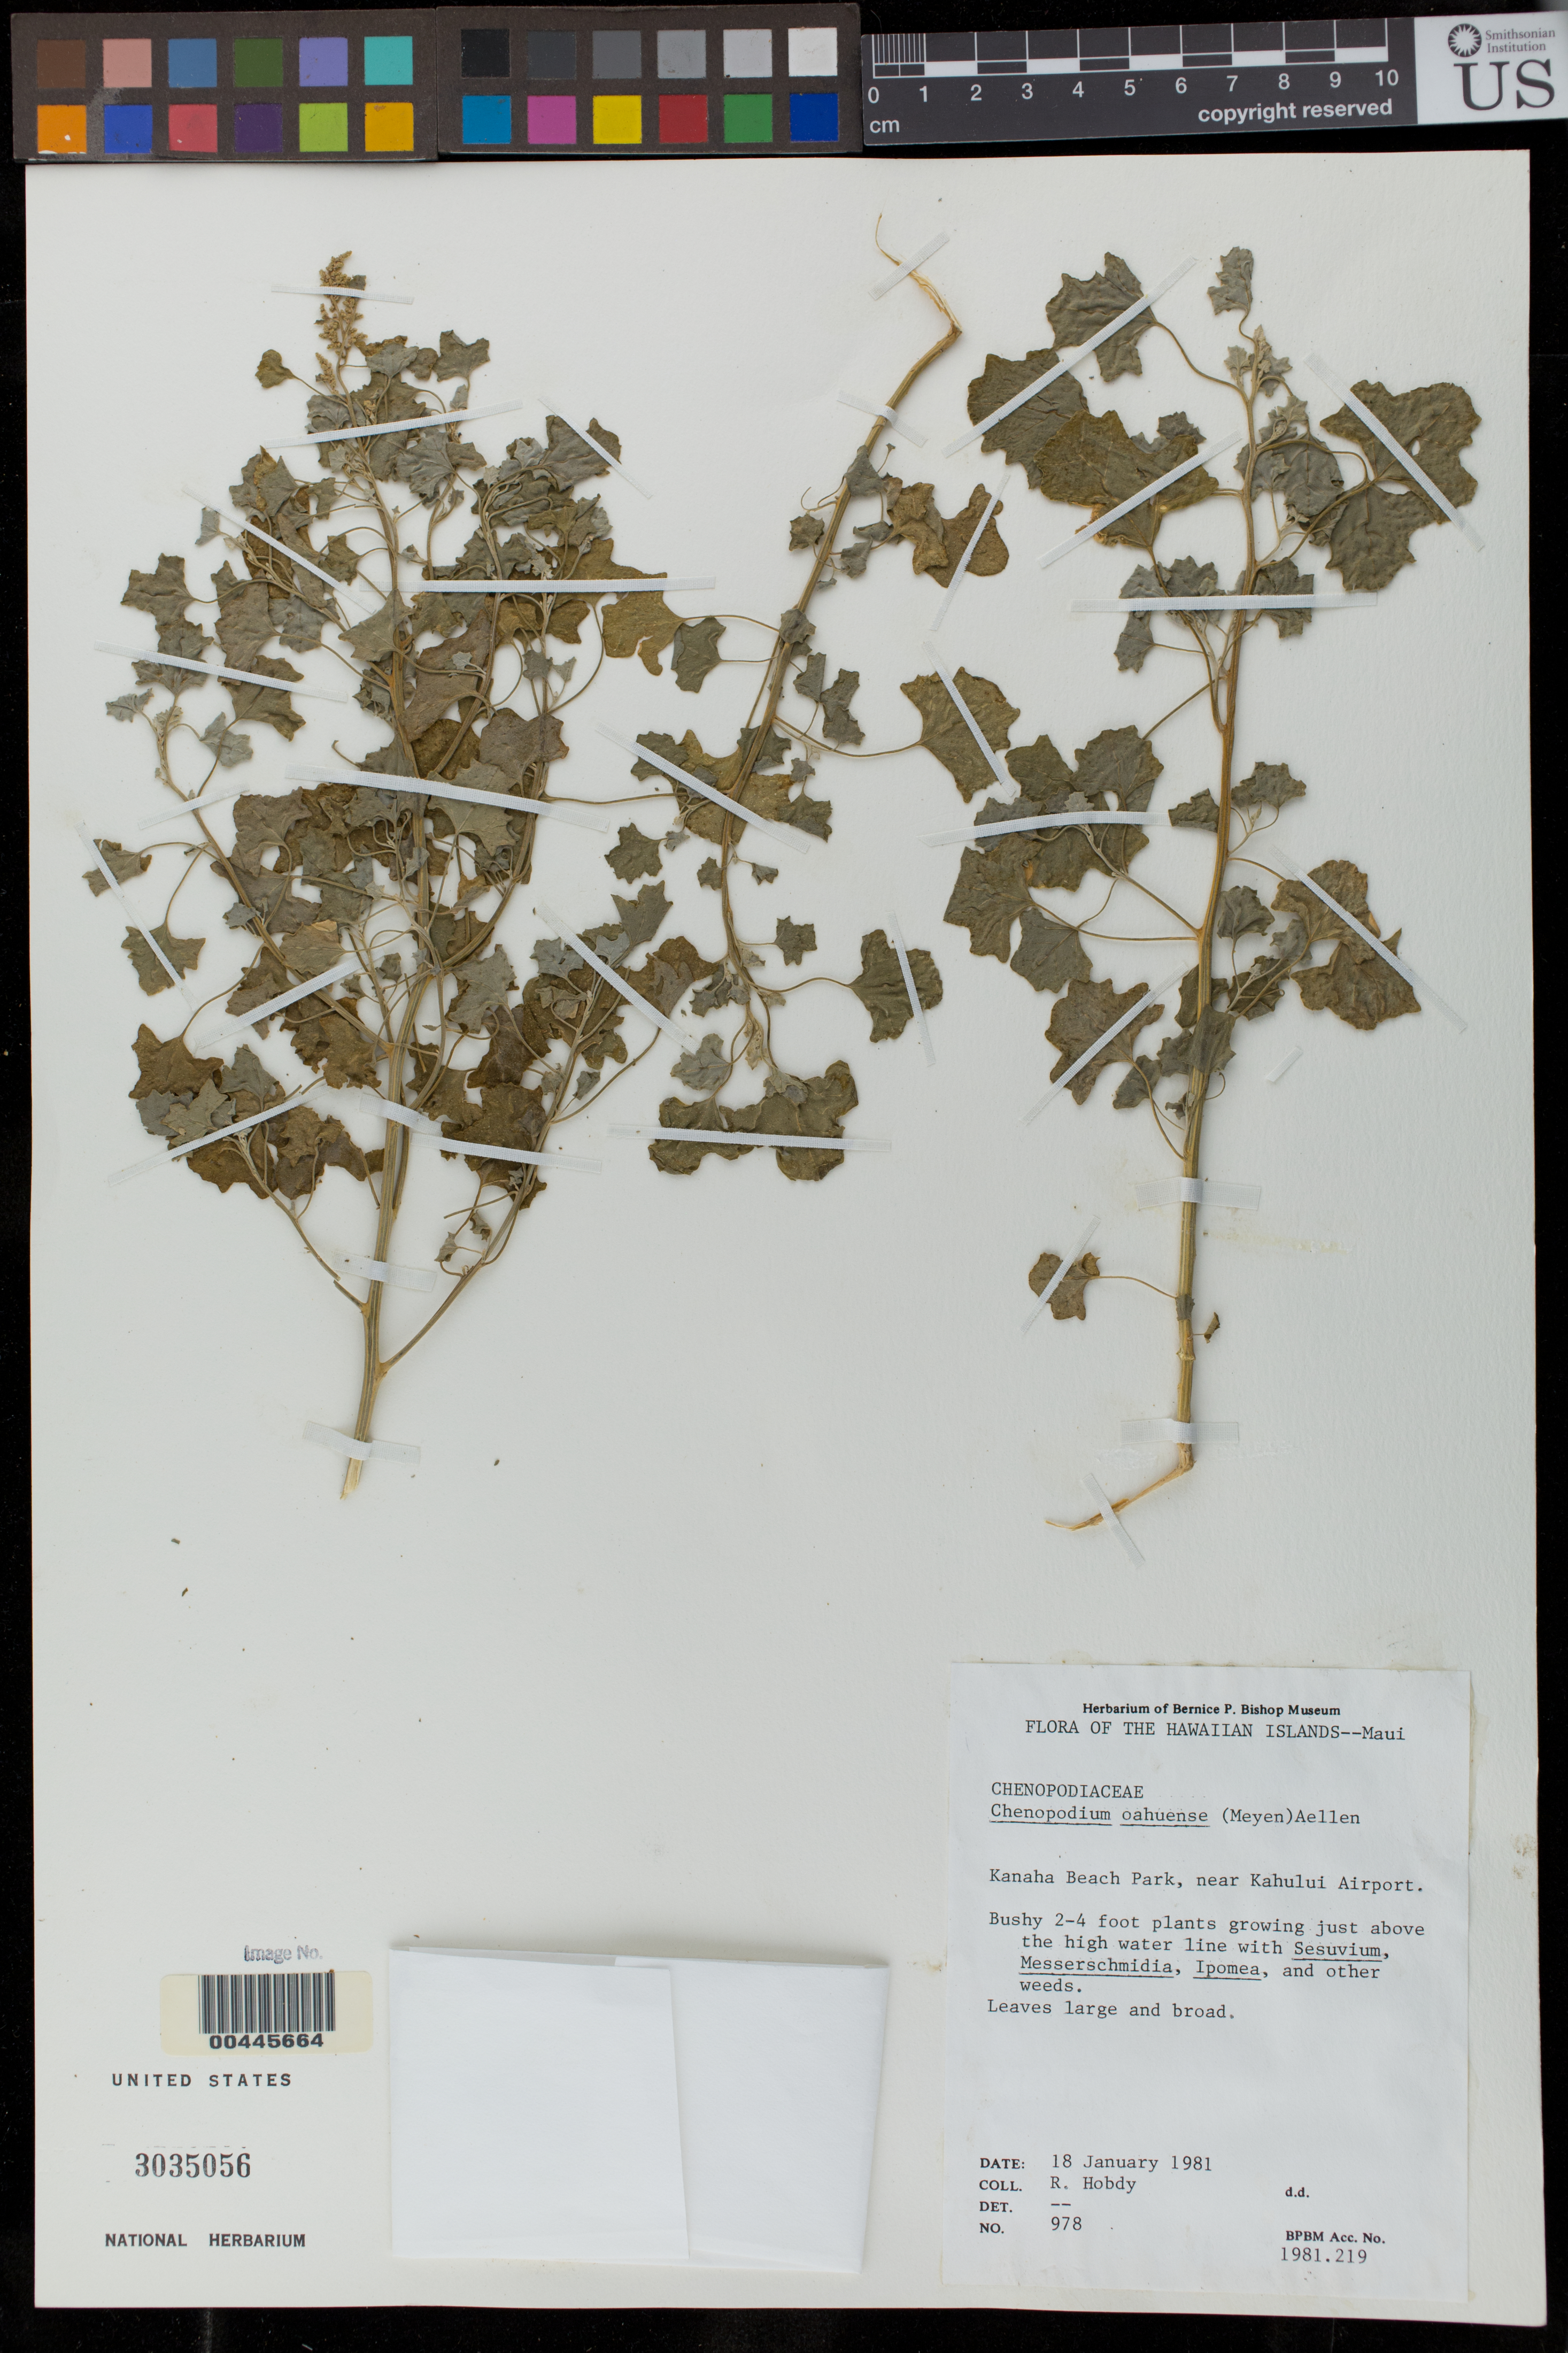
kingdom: Plantae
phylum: Tracheophyta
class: Magnoliopsida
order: Caryophyllales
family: Amaranthaceae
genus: Chenopodium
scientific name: Chenopodium oahuense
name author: (Meyen) Aellen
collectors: R. Hobdy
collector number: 978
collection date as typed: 18 Jan 1981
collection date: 1981-01-18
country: United States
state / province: Hawaii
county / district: Maui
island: Maui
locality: Kanaha Beach Park, near Kahului Airport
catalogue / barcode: US 3035056